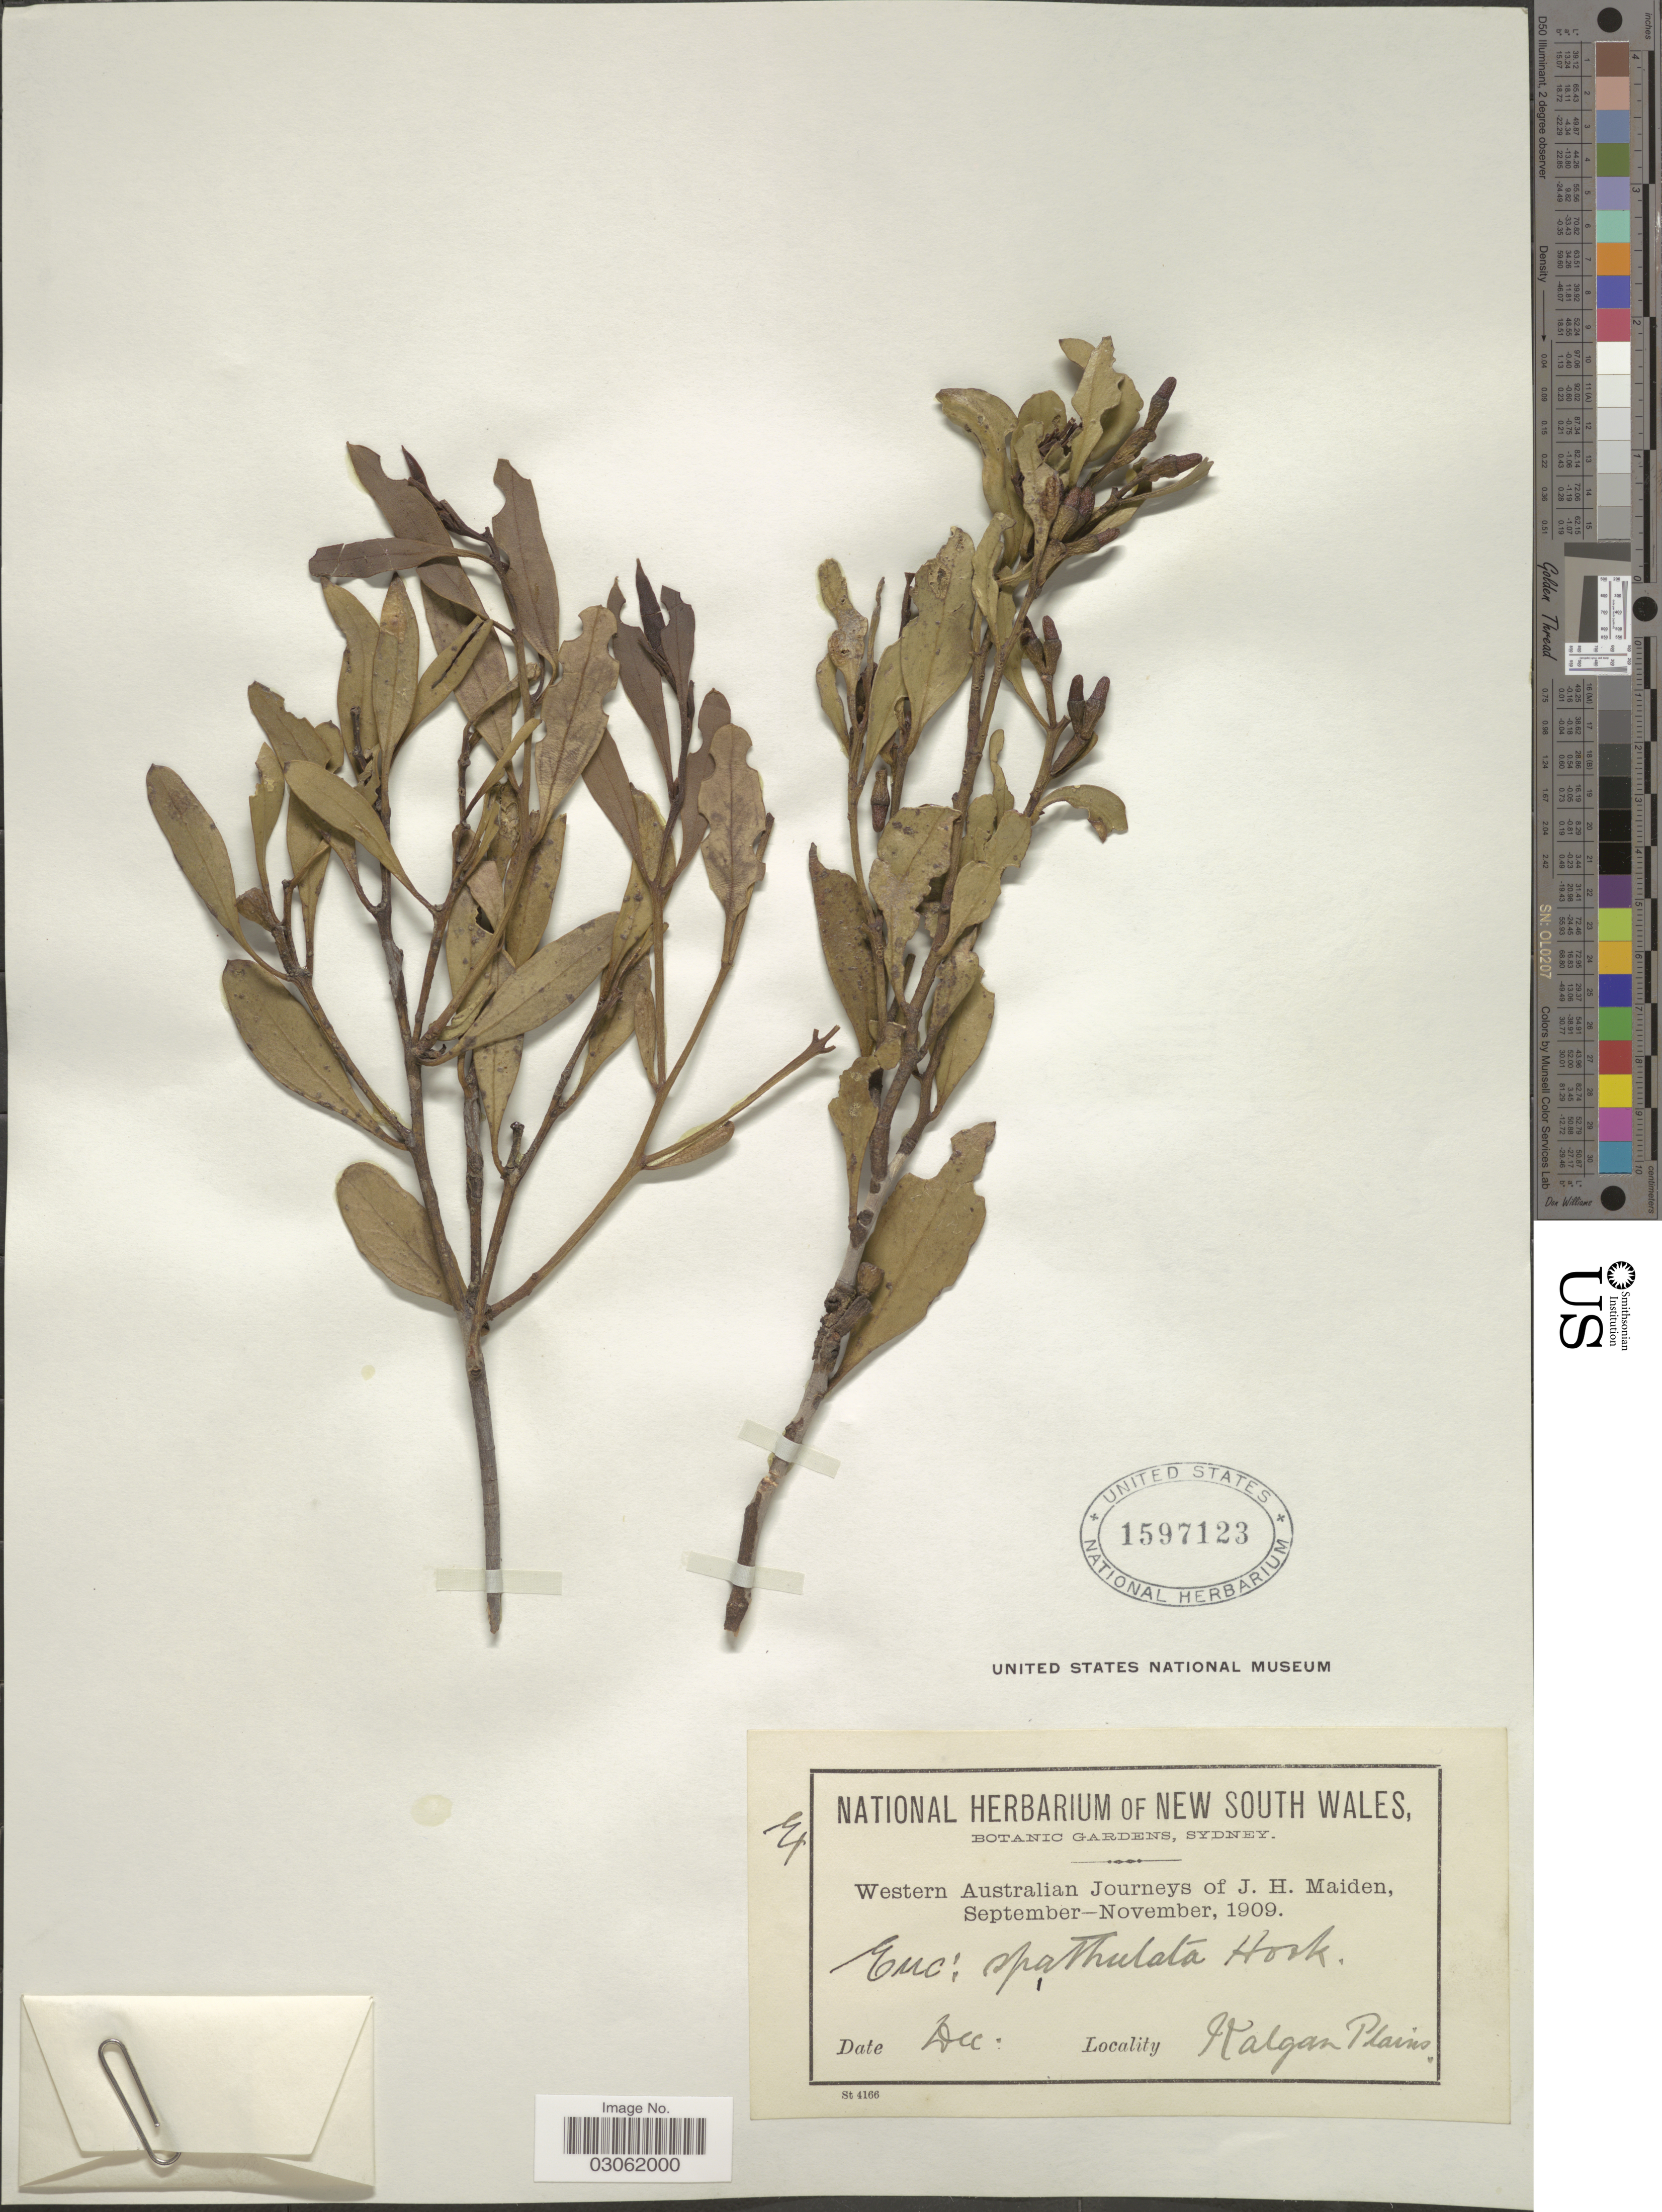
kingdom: Plantae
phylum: Tracheophyta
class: Magnoliopsida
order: Myrtales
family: Myrtaceae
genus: Eucalyptus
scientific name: Eucalyptus spathulata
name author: Hook.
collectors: J. Maiden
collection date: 1909-12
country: Australia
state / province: Western Australia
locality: Western Australian. Kalgan Plains.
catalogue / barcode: US 1597123